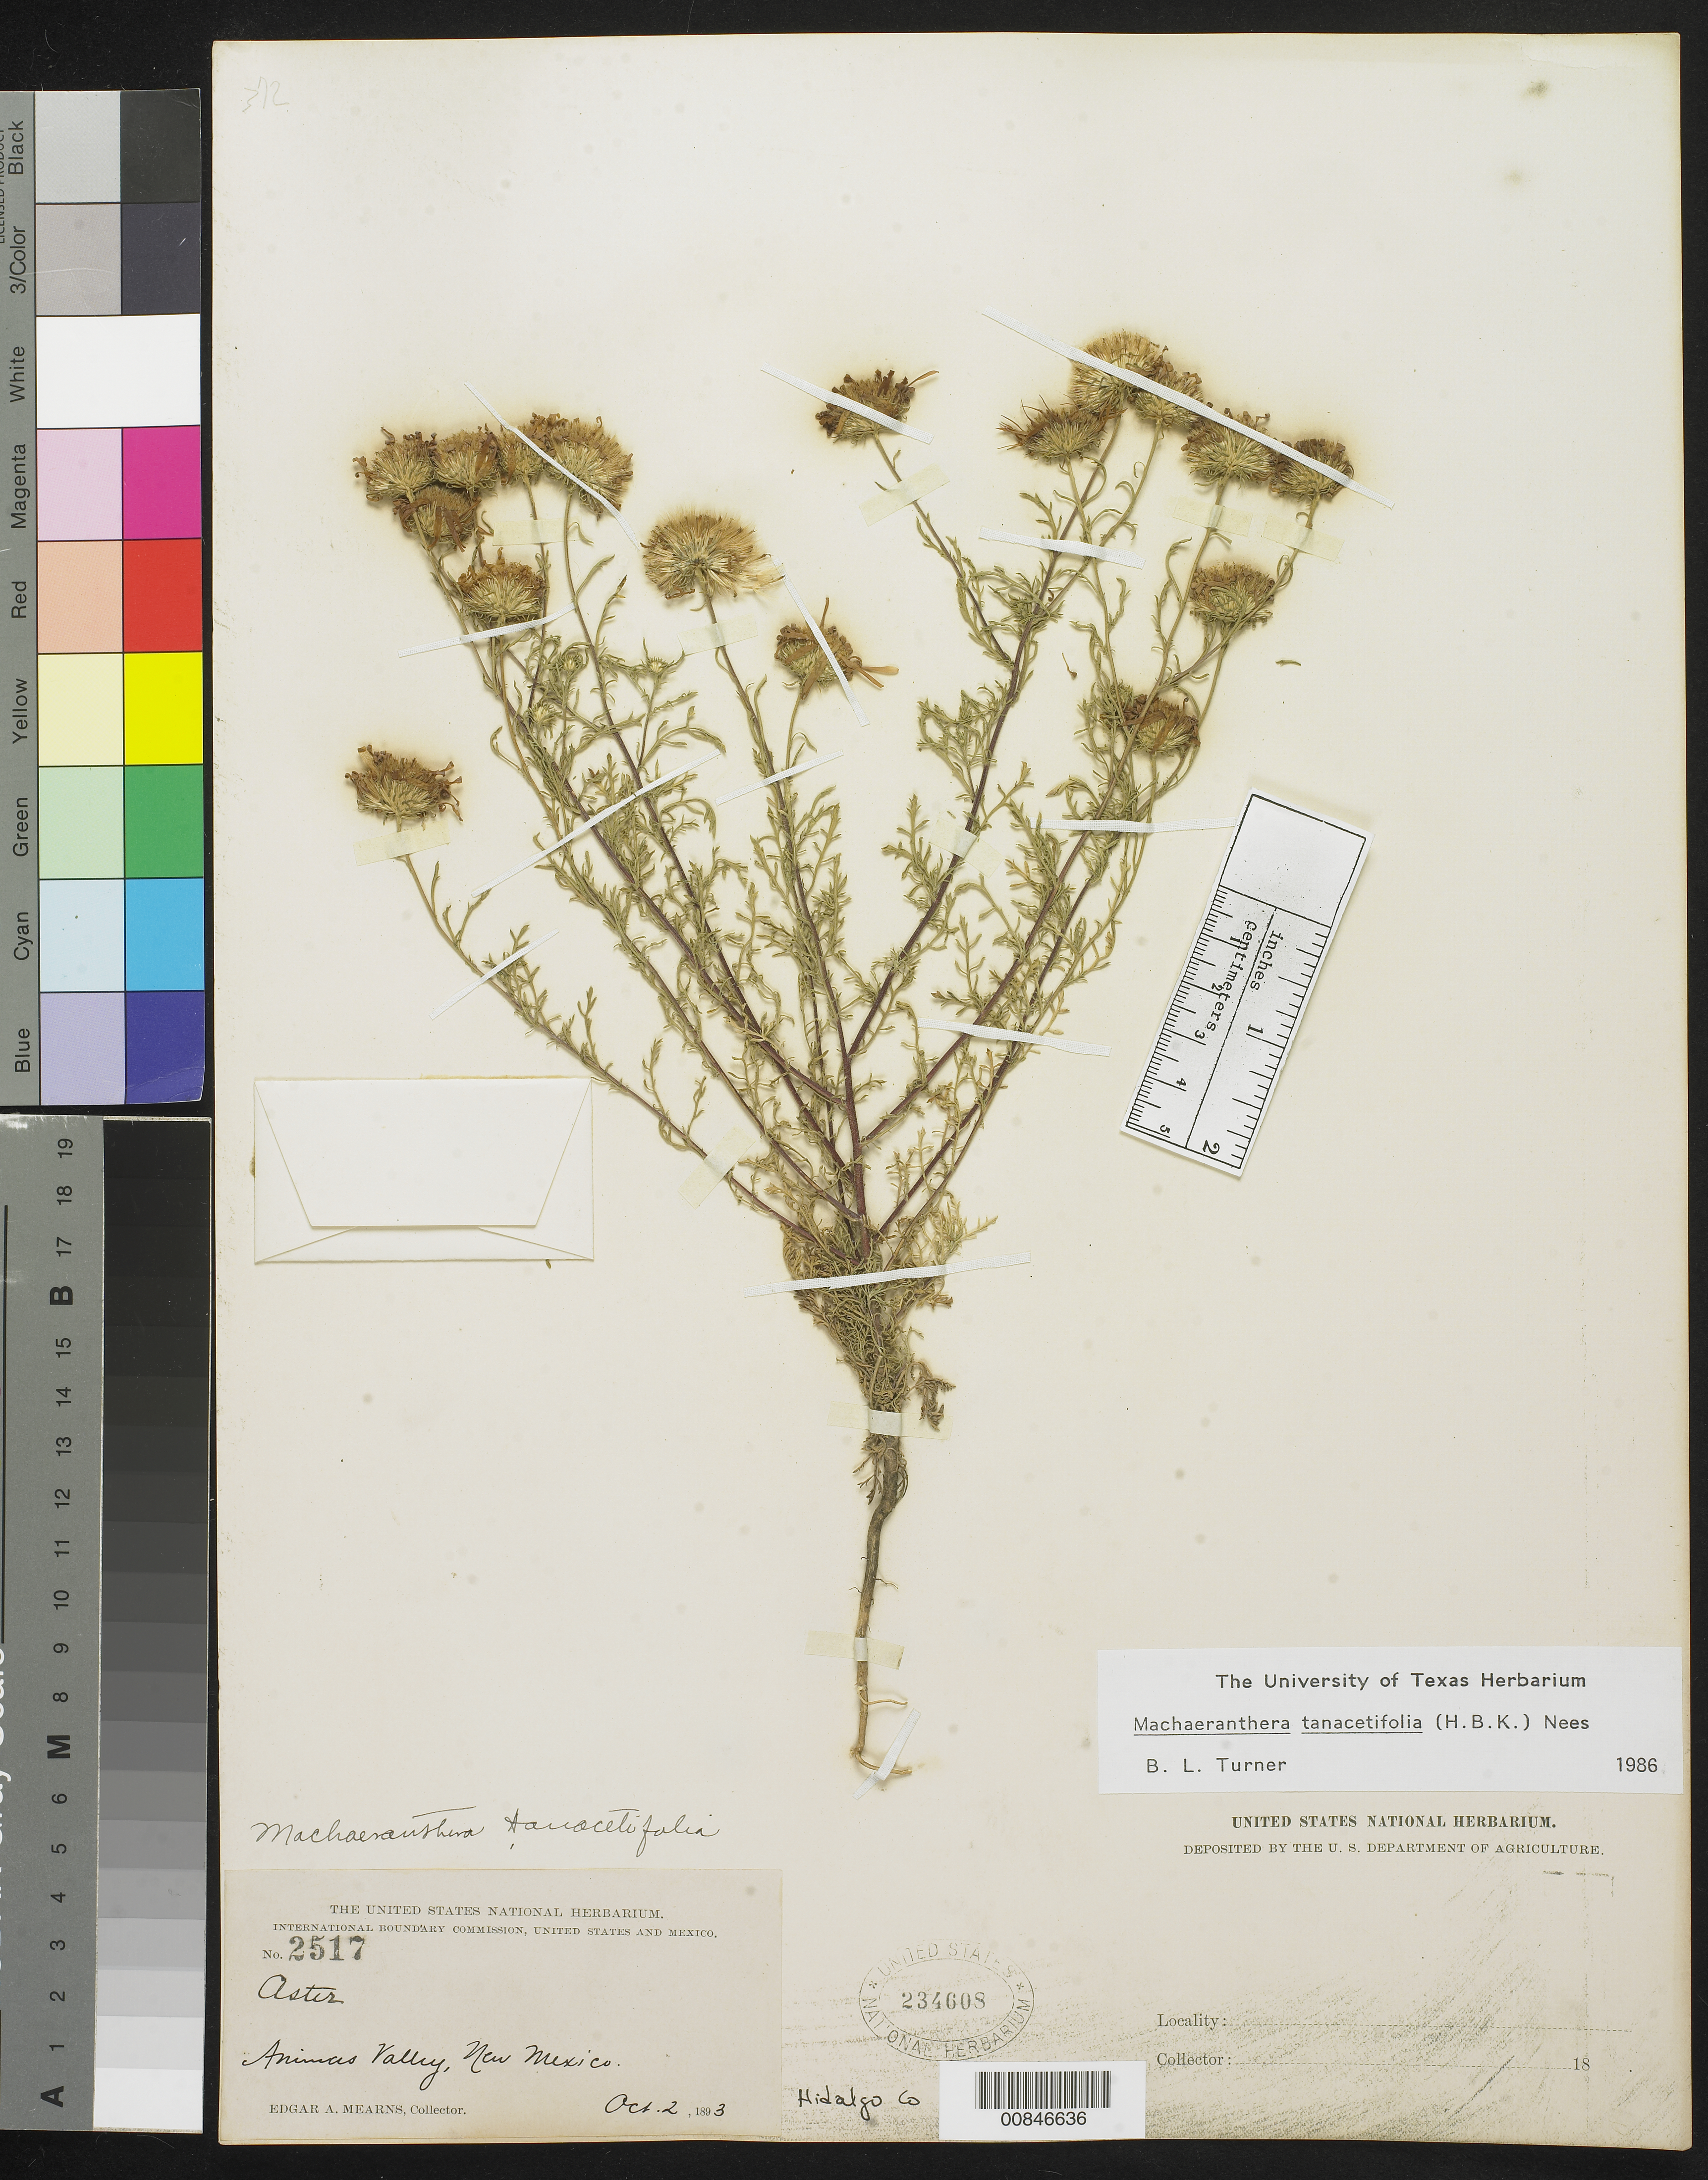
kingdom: Plantae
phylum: Tracheophyta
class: Magnoliopsida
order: Asterales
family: Asteraceae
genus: Machaeranthera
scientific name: Machaeranthera tanacetifolia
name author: (Kunth) Nees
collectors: E. A. Mearns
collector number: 2517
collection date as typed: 02 Oct 1893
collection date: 1893-10-02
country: United States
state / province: New Mexico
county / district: Hidalgo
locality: Animas Valley, Hidalgo County, New Mexico.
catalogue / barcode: US 234608